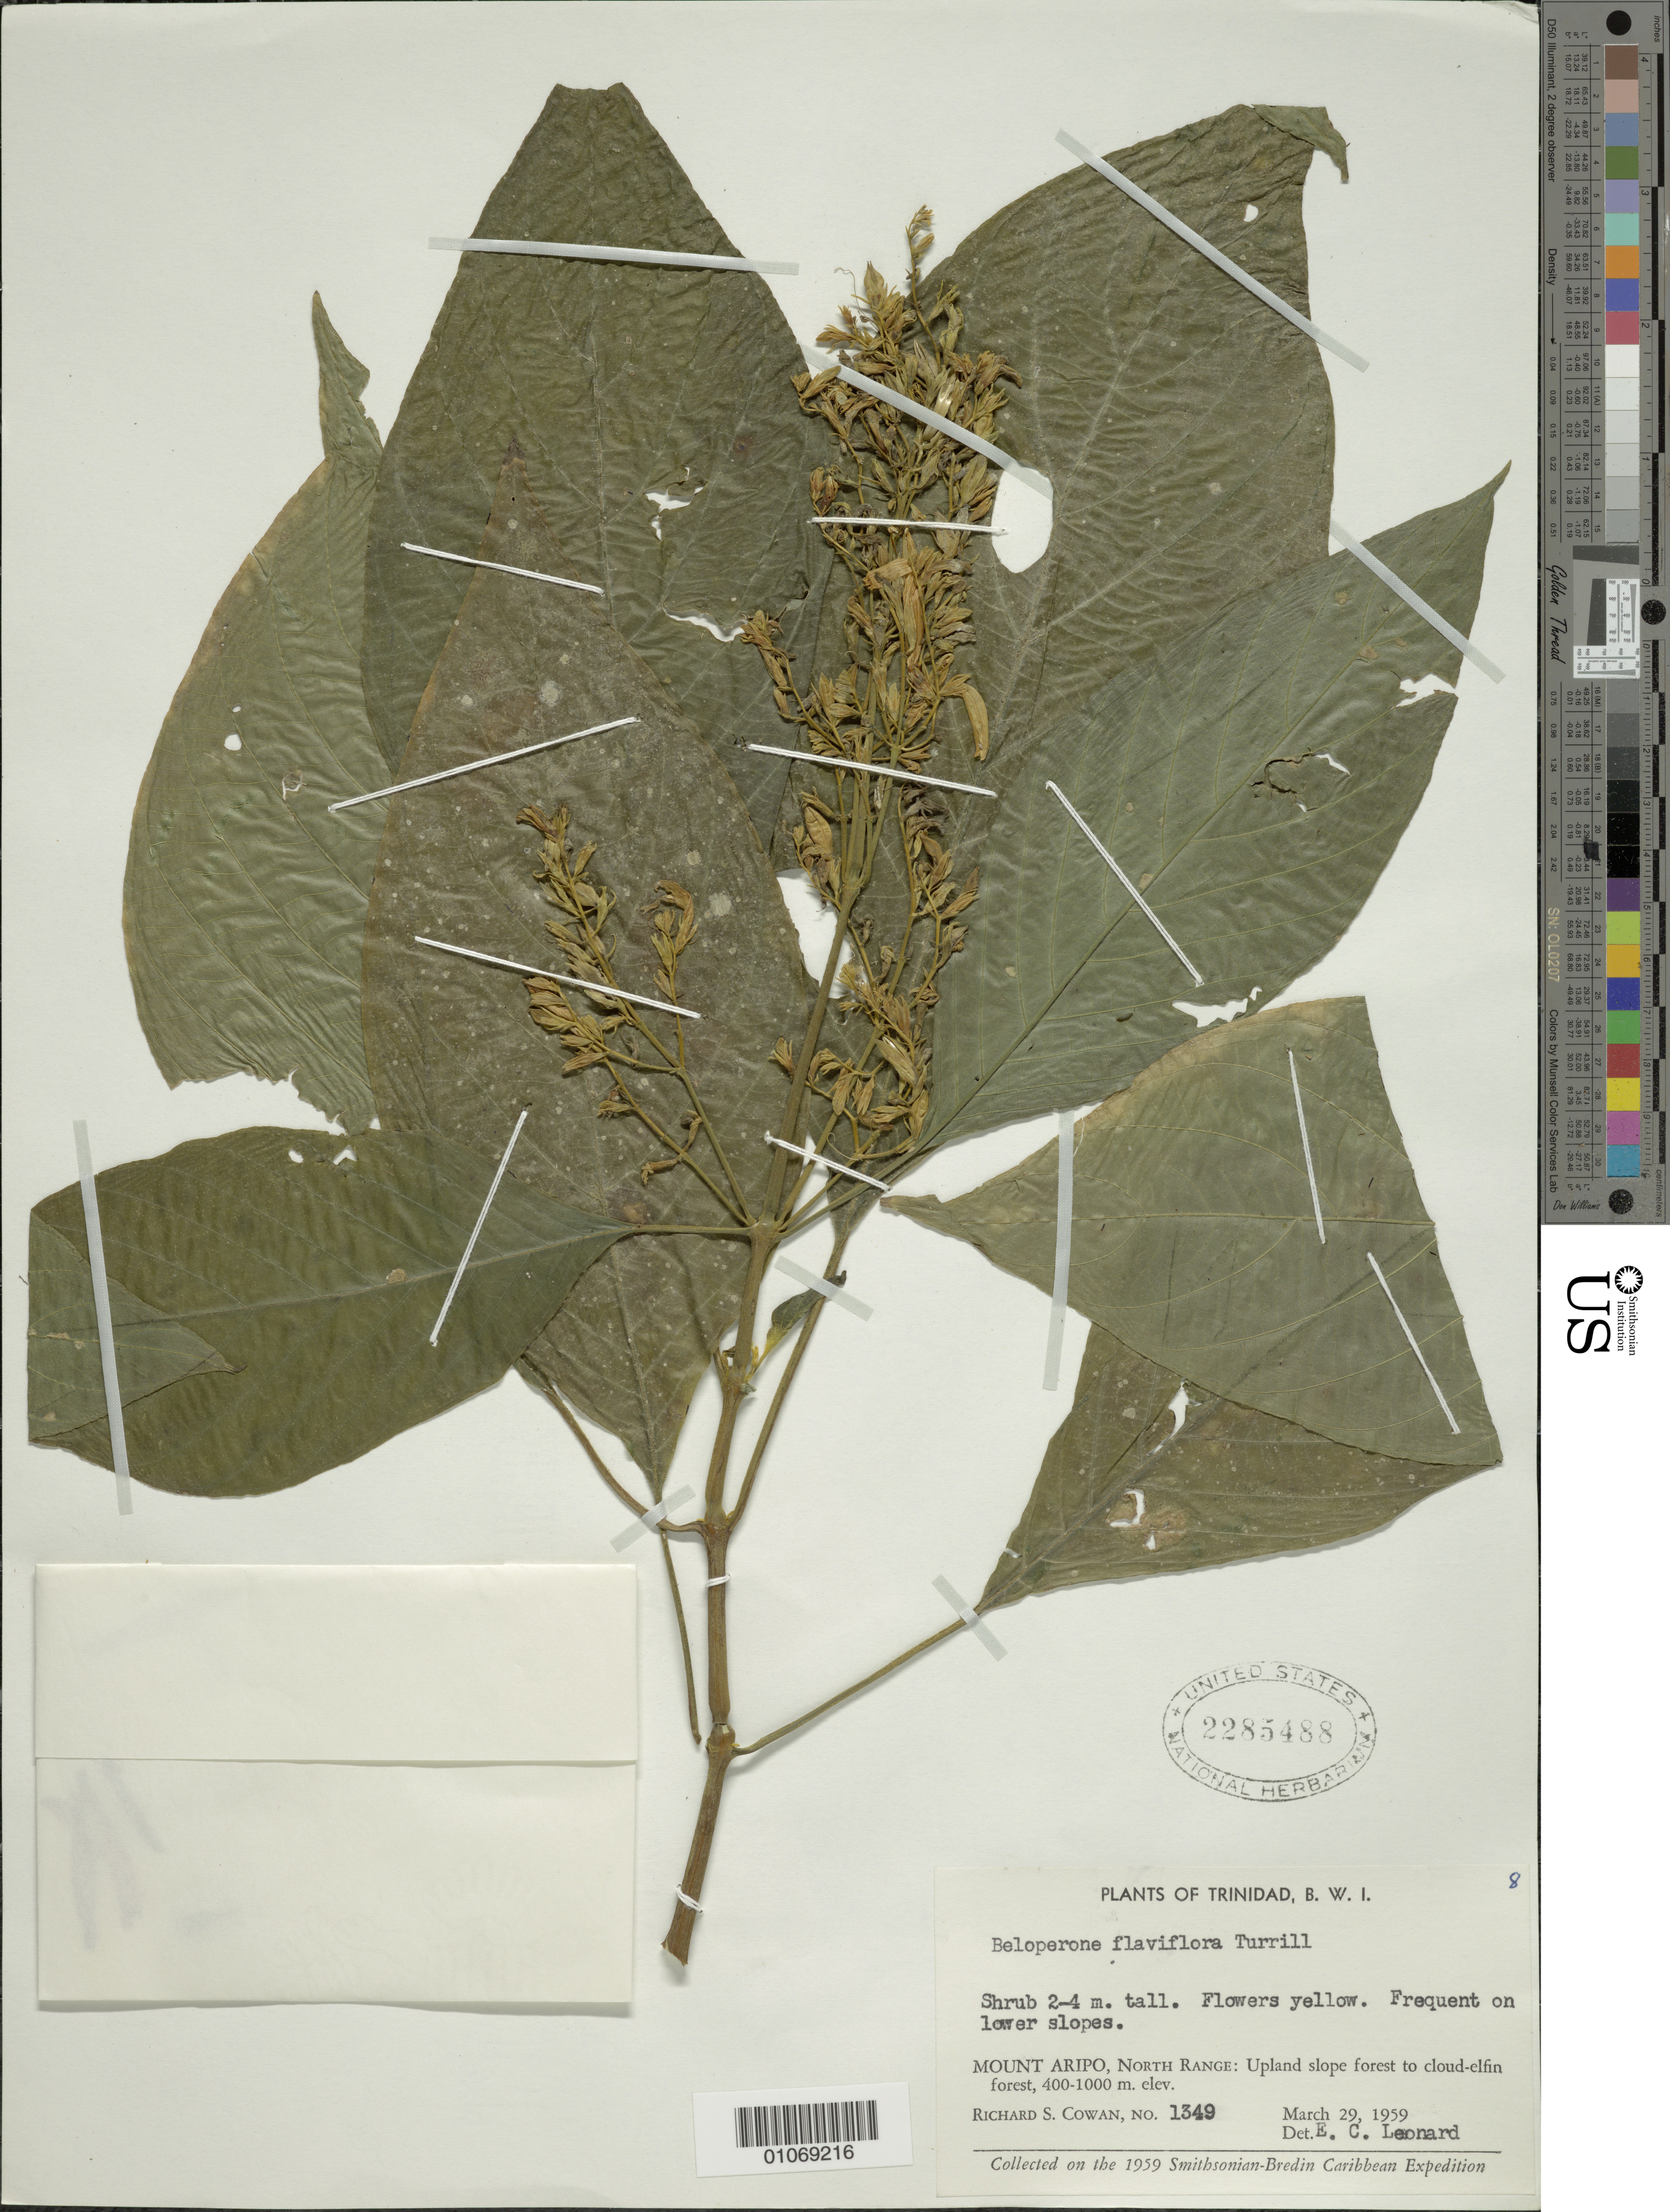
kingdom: Plantae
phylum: Tracheophyta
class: Magnoliopsida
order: Lamiales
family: Acanthaceae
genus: Beloperone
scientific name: Beloperone flaviflora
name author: Turrill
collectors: R. S. Cowan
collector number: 1349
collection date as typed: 29 Mar 1959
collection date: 1959-03-29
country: Trinidad and Tobago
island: Trinidad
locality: Mount Aripo, North Range; upland slope forest to cloud-elfin forest. Frequent on lower slopes.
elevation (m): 400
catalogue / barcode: US 2285488